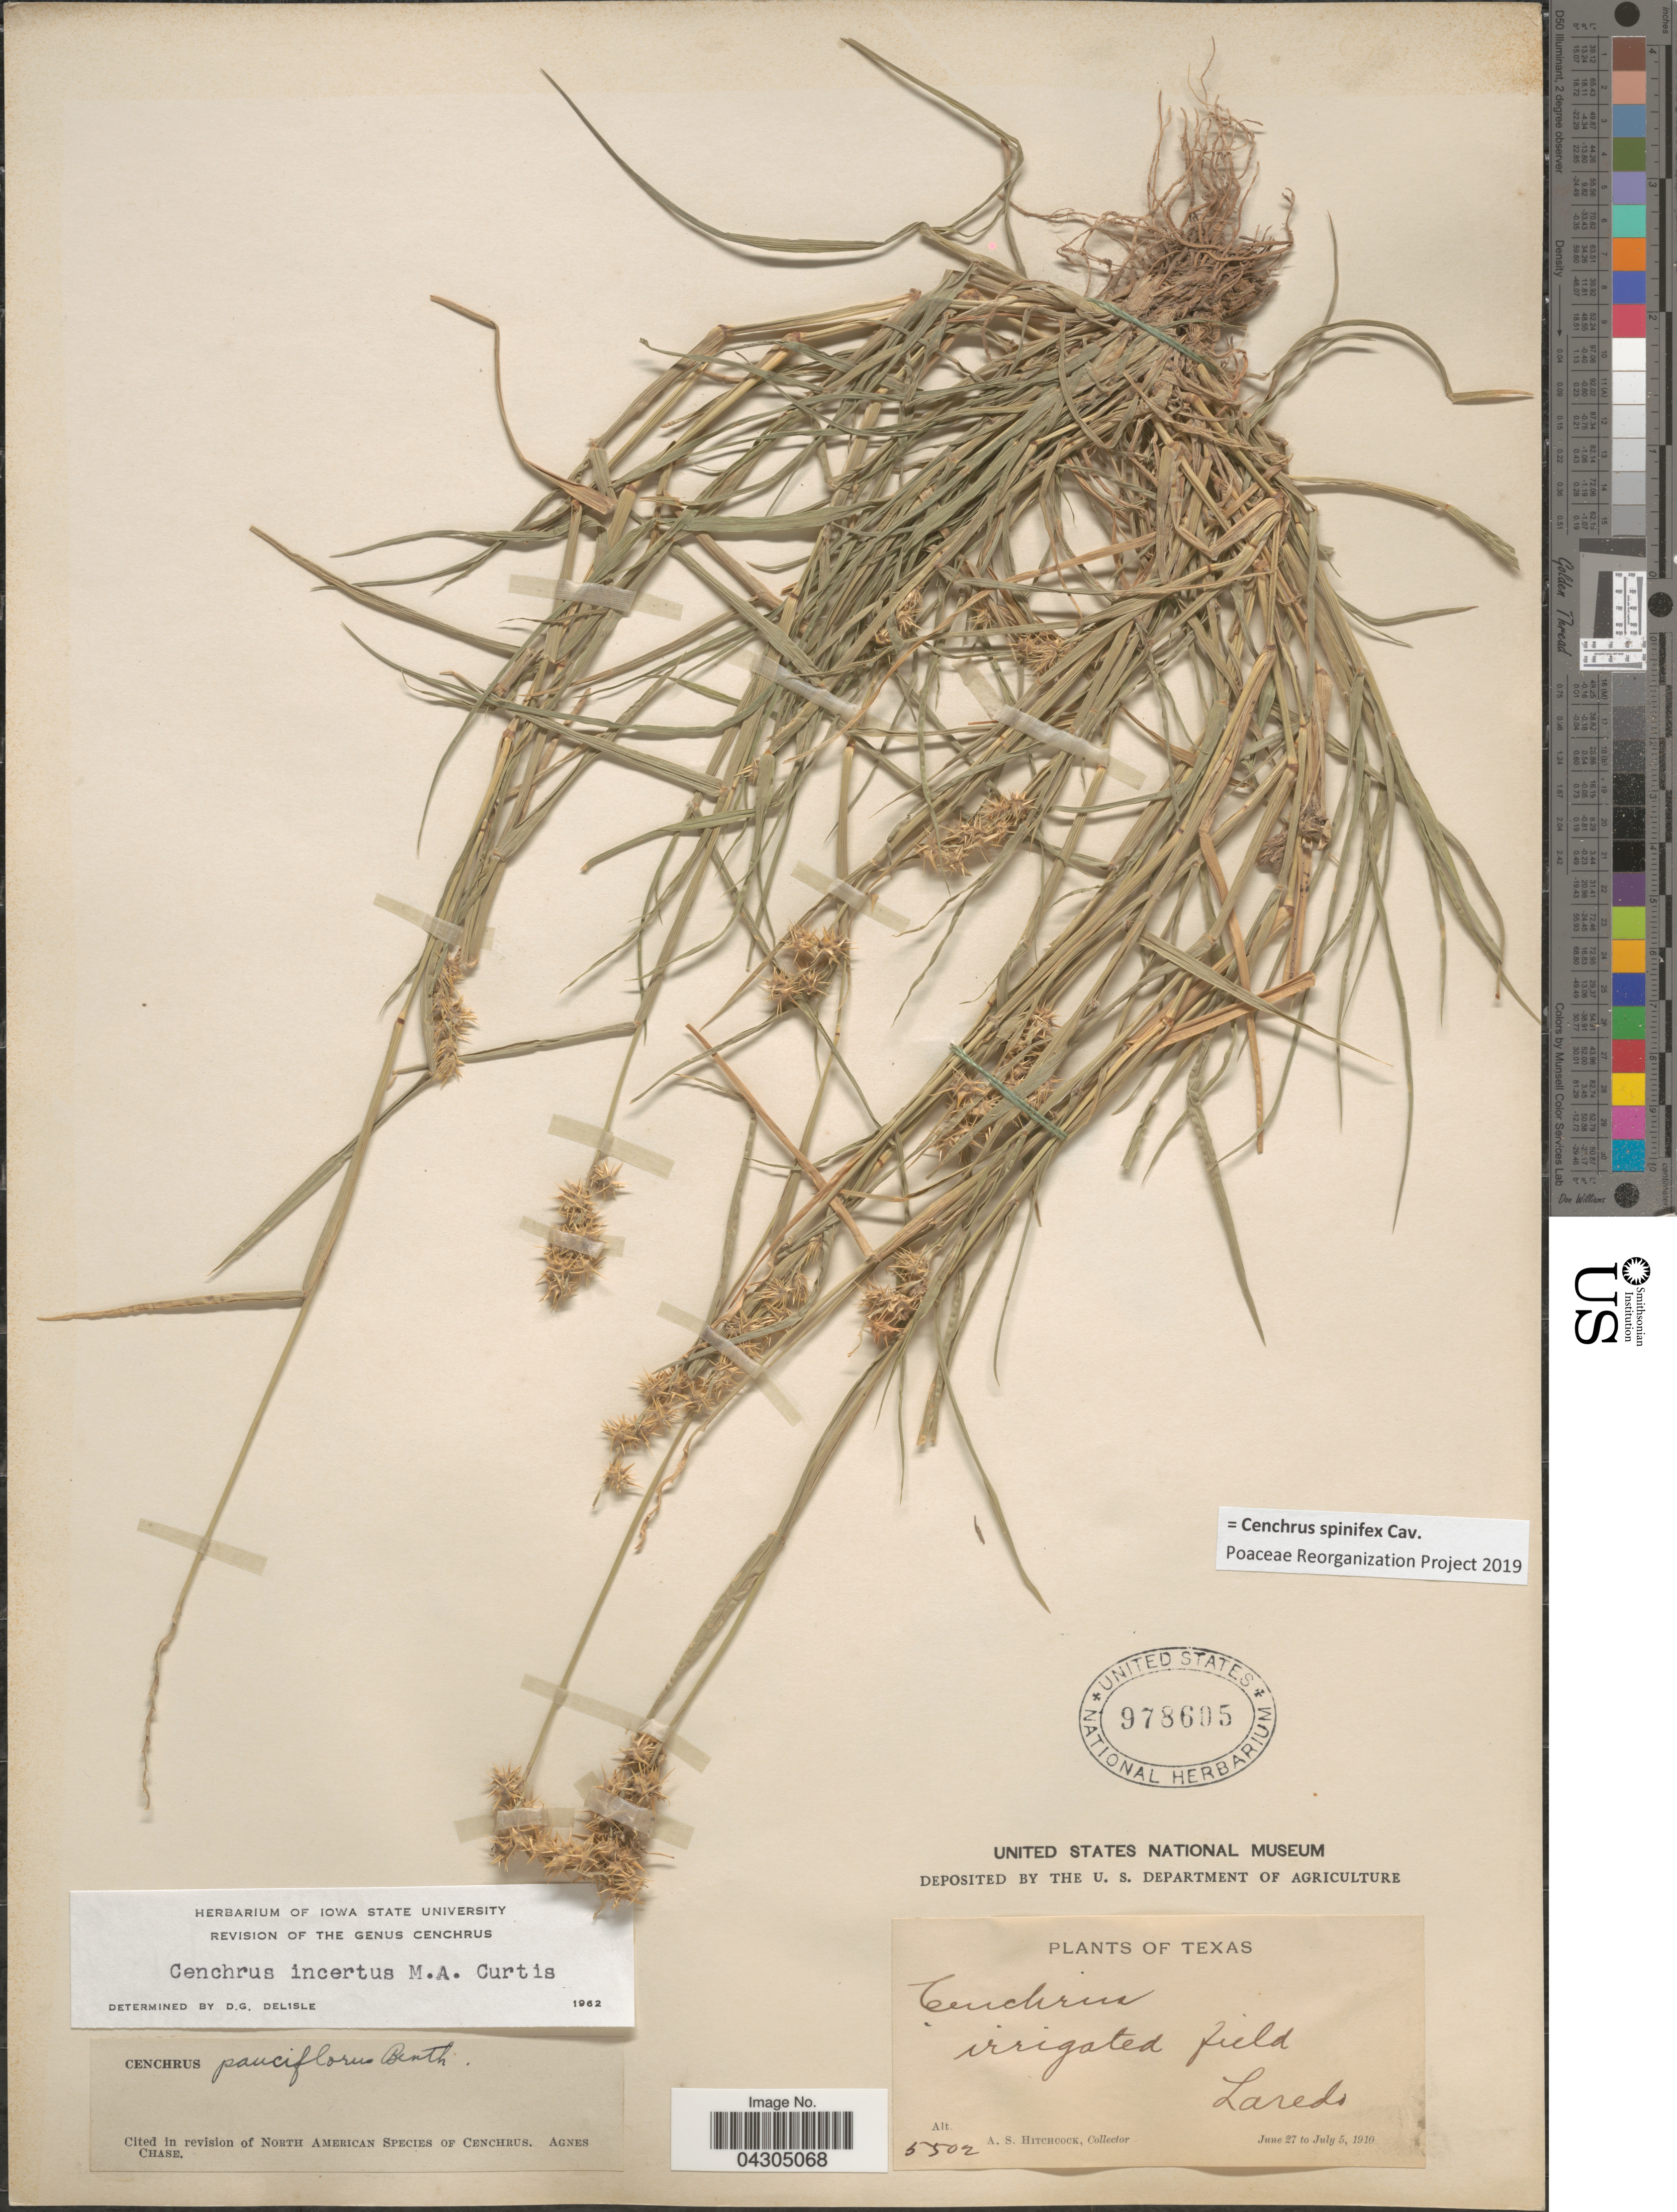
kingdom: Plantae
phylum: Tracheophyta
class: Liliopsida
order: Poales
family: Poaceae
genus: Cenchrus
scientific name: Cenchrus spinifex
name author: Cav.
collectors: A. S. Hitchcock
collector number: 5502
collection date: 1910-06-27/1910-07-05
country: United States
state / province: Texas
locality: Laredo.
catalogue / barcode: US 978605